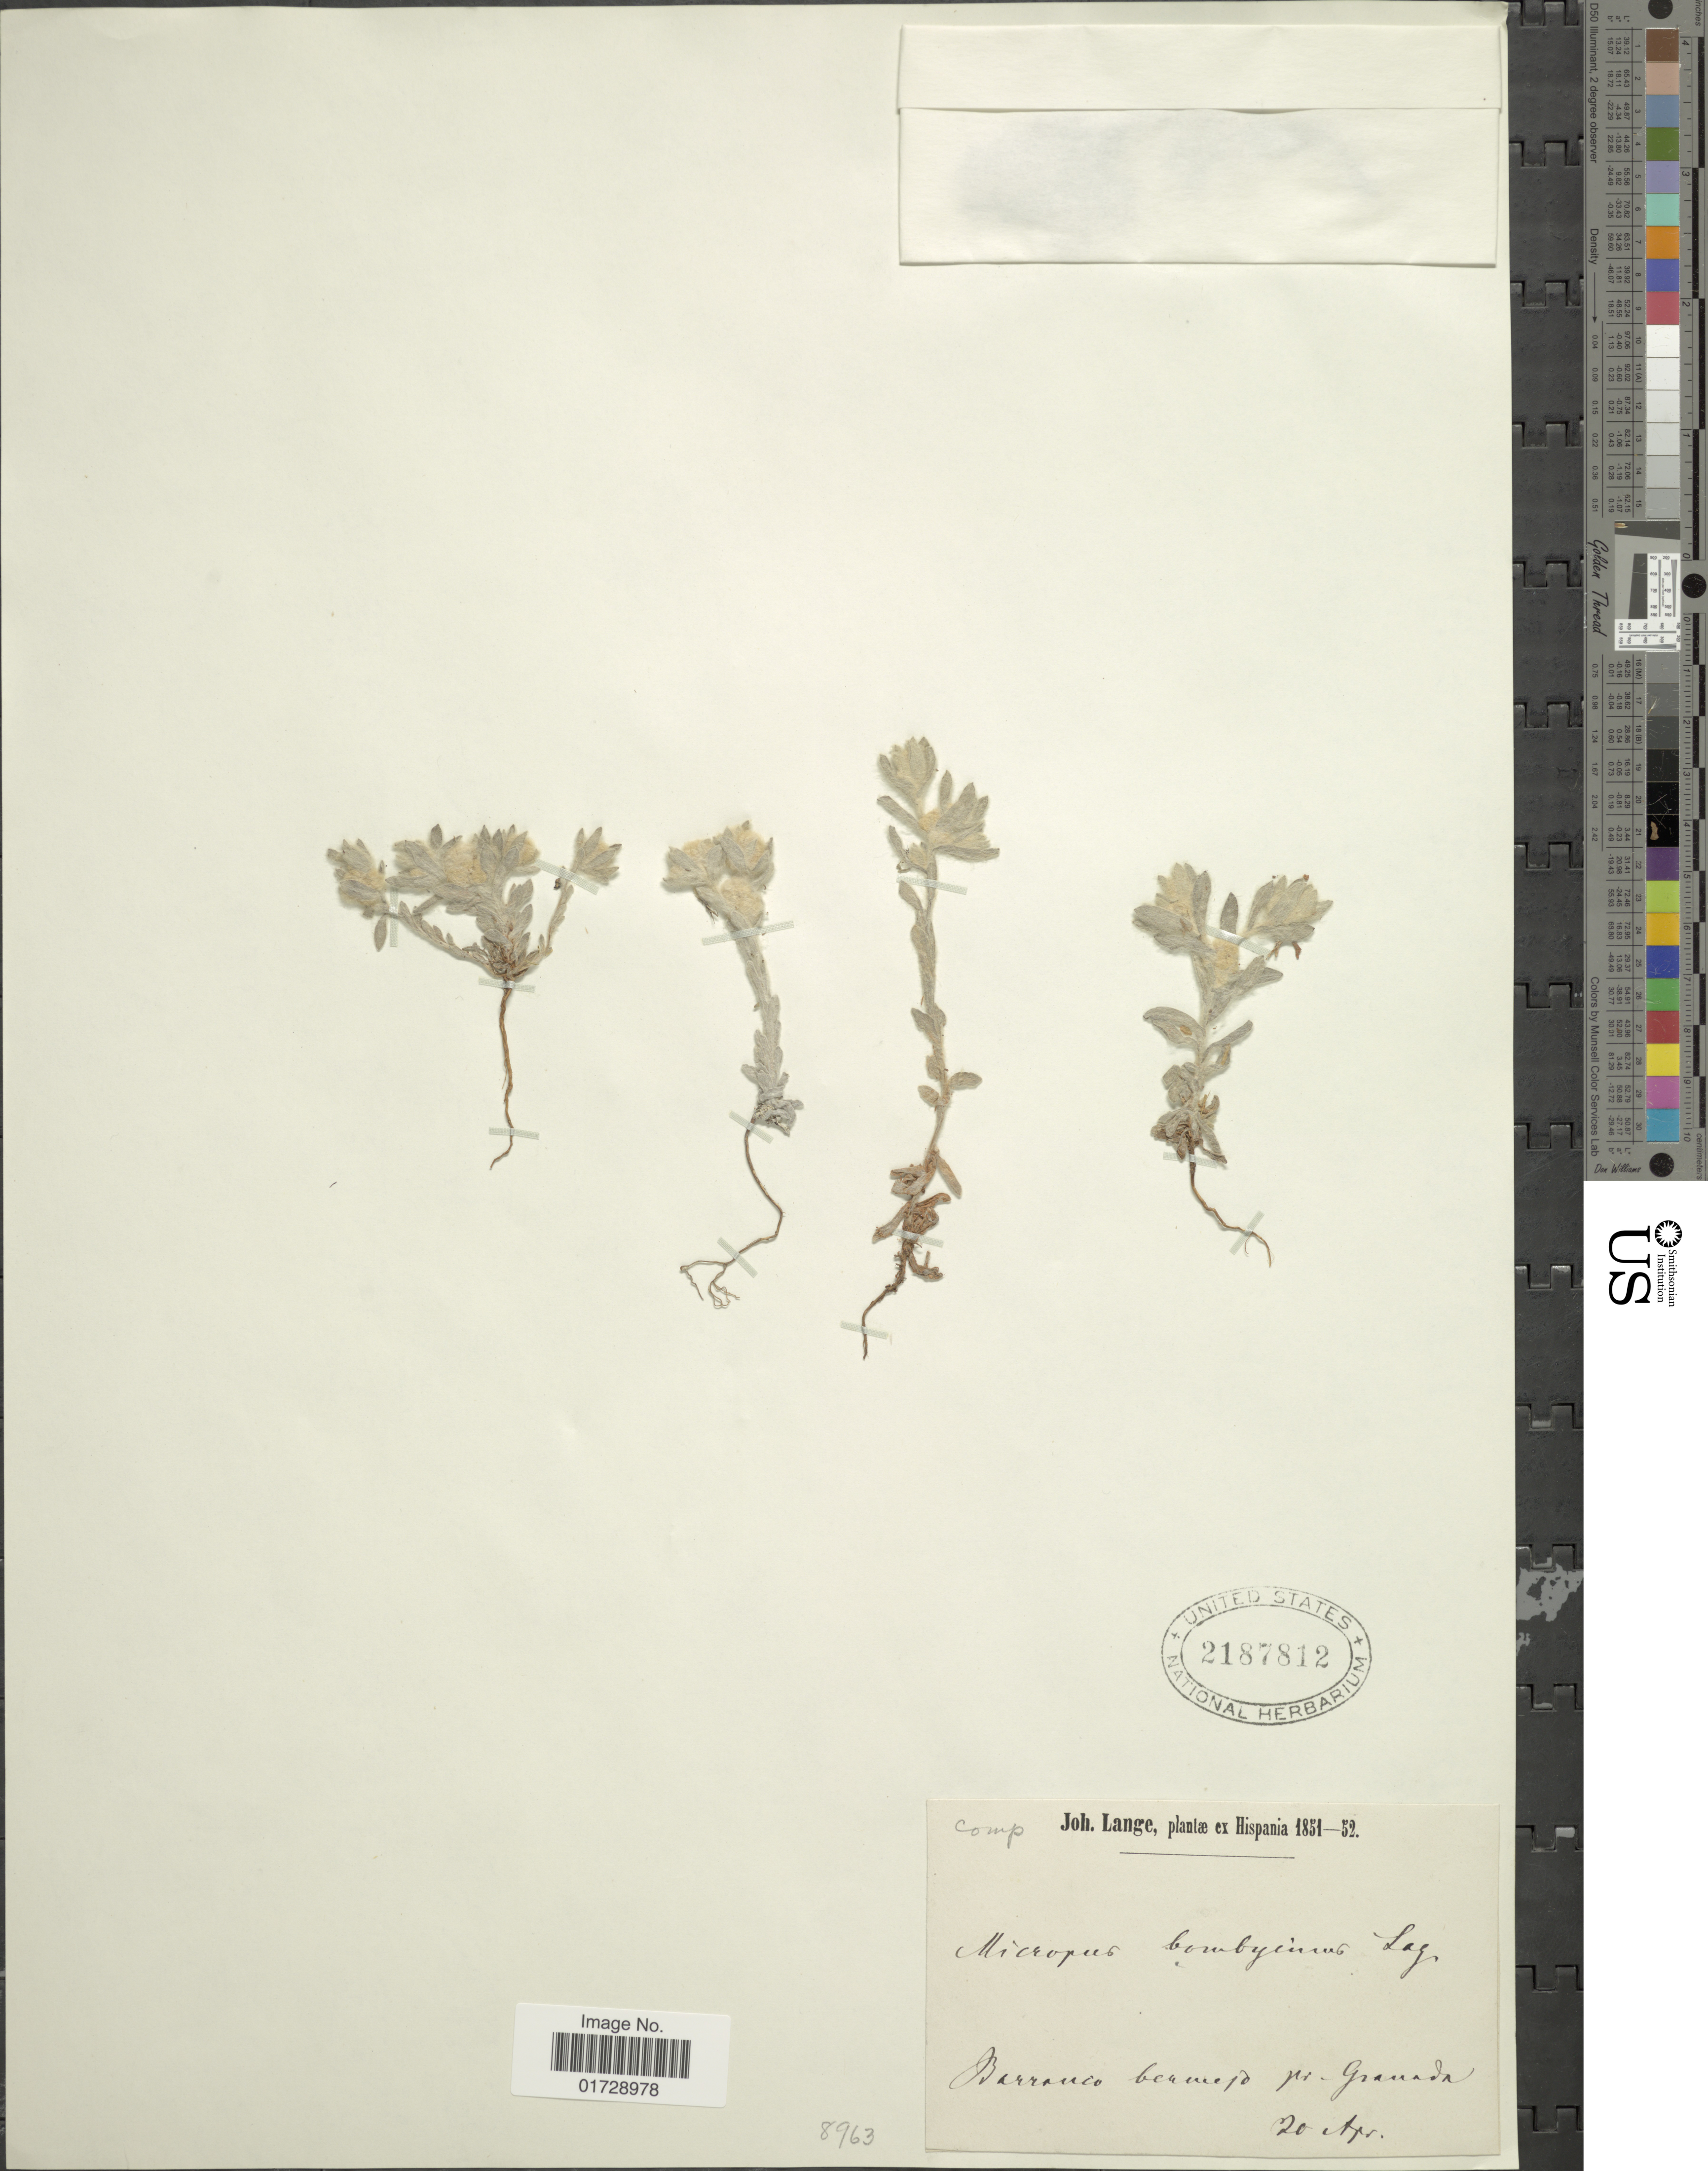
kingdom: Plantae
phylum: Tracheophyta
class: Magnoliopsida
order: Asterales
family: Asteraceae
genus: Micropus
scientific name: Micropus bombycinus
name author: Lag.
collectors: J. M. C. Lange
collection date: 1851-04-20/1852-04-20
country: Spain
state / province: Andalucia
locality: Hispania, Barranco bermejo pr. Granada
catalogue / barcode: US 2187812